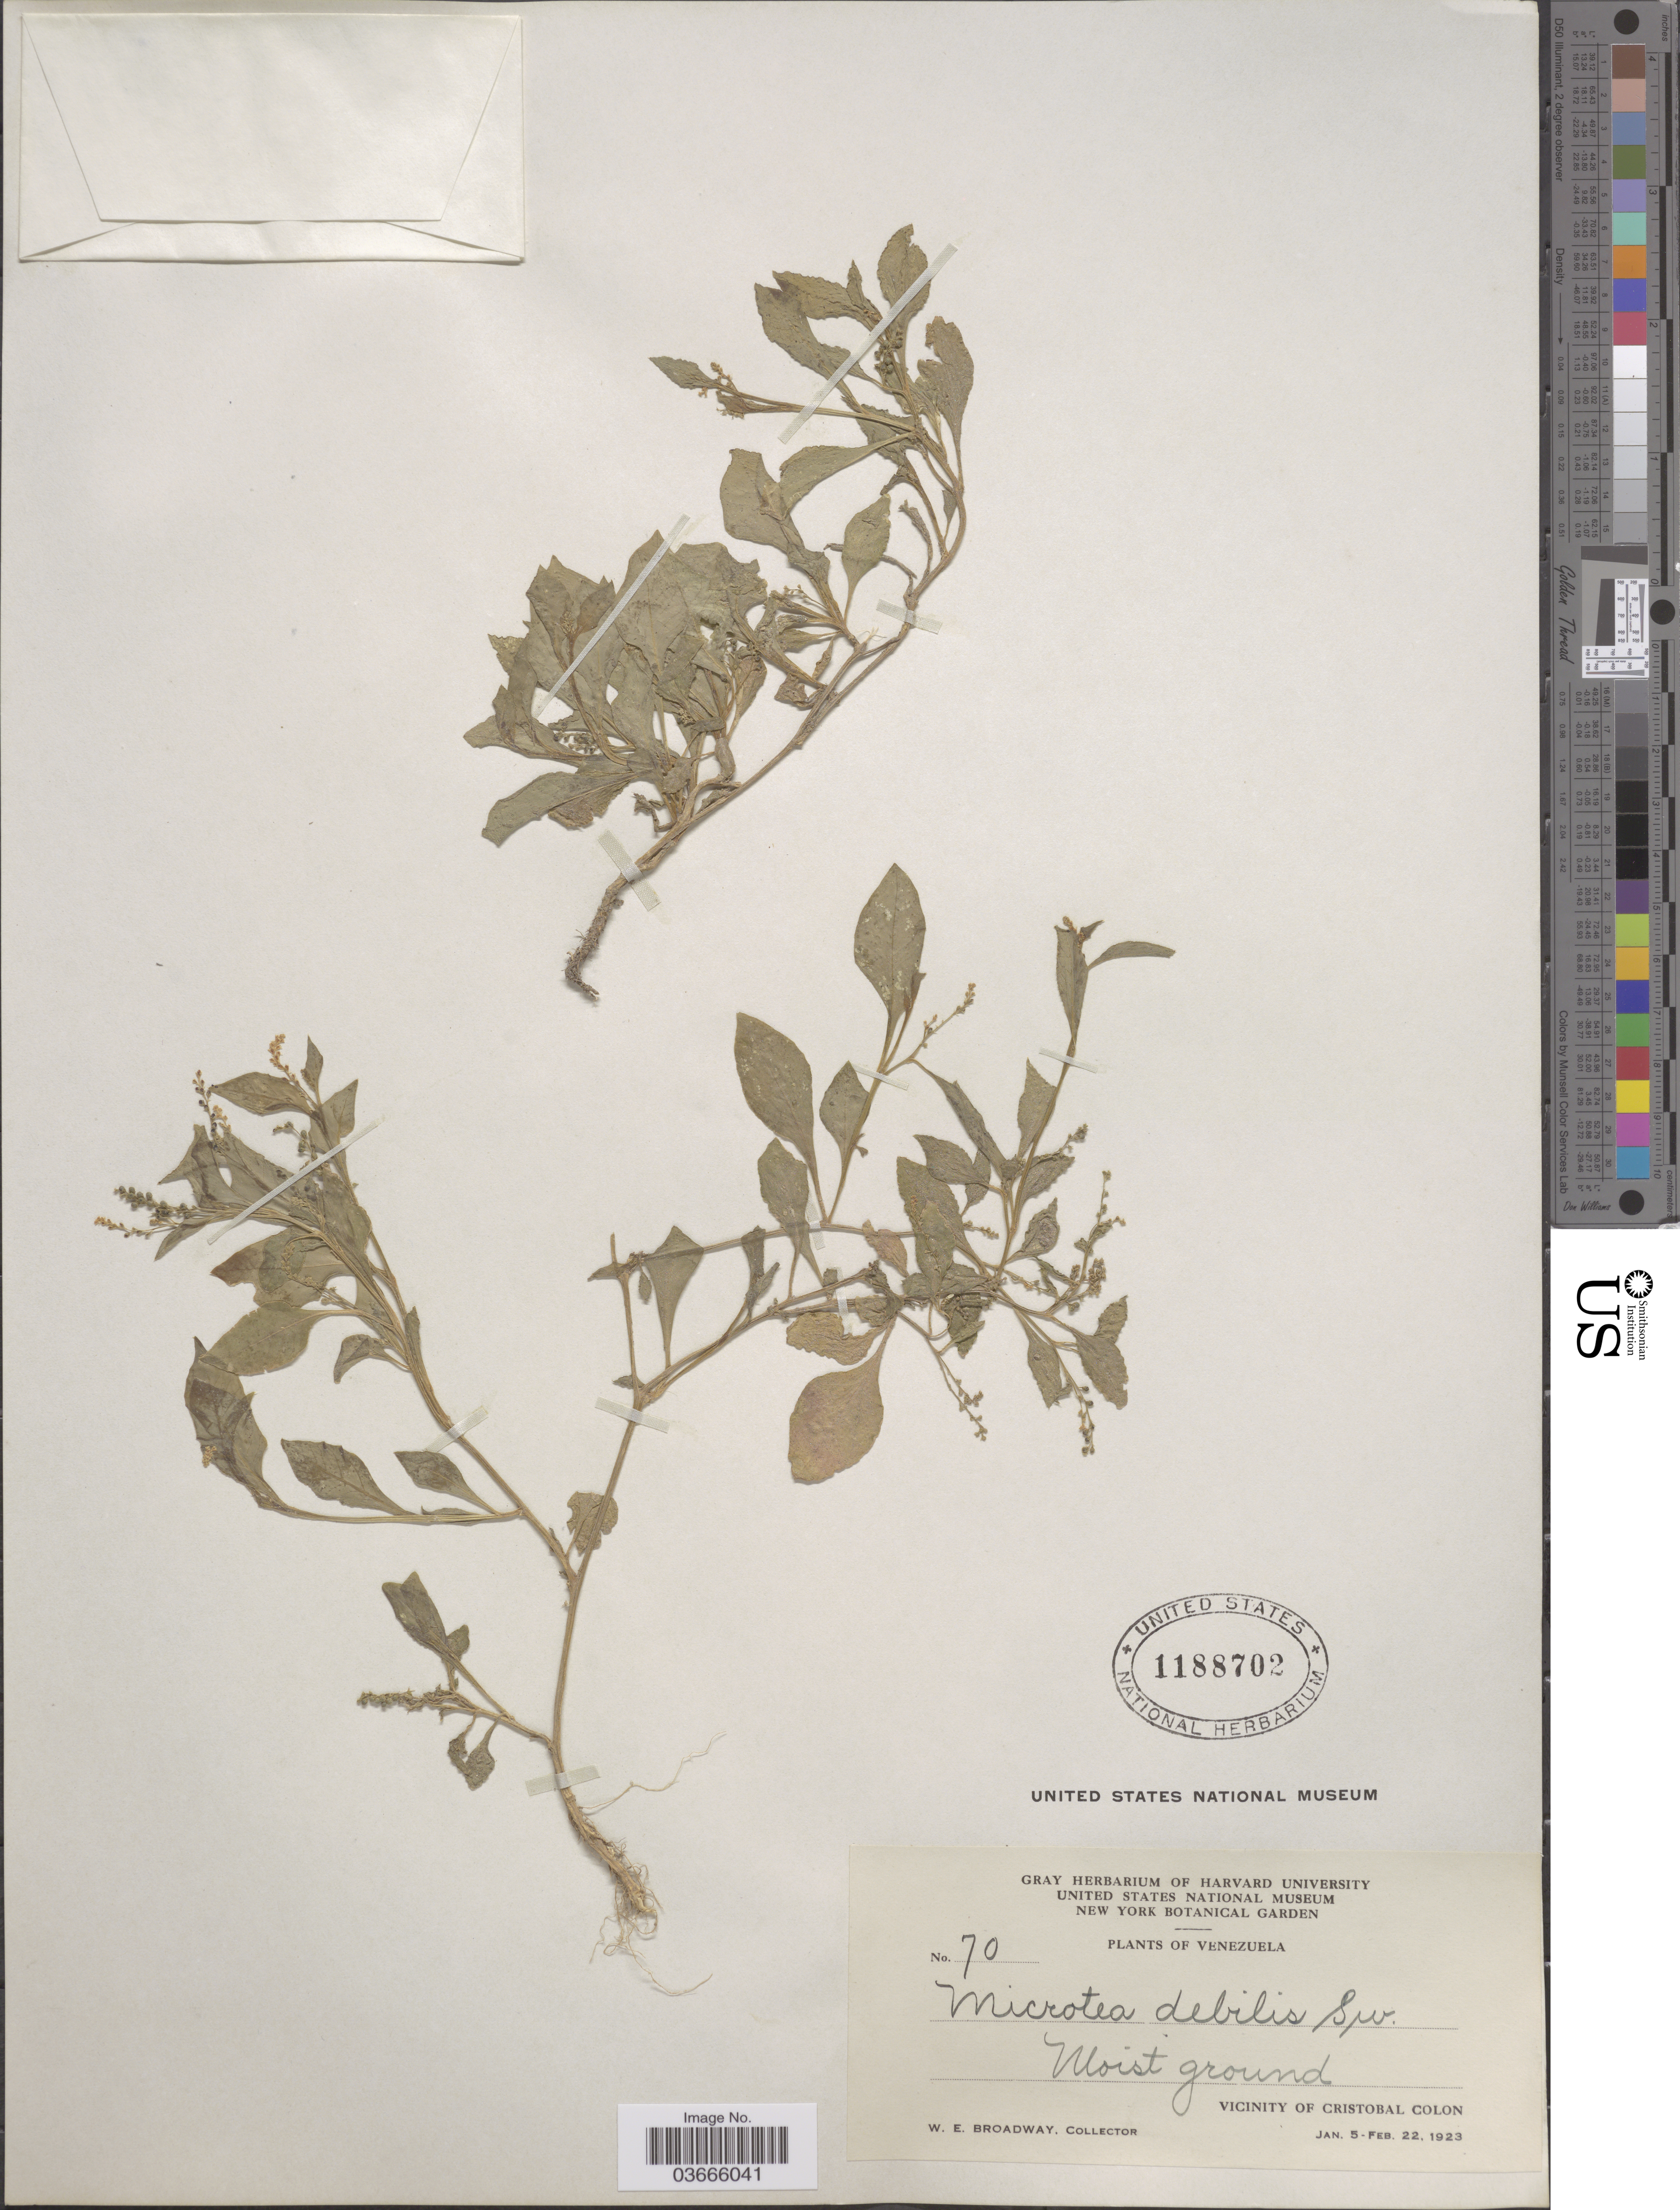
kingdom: Plantae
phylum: Tracheophyta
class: Magnoliopsida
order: Caryophyllales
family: Microteaceae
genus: Microtea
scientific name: Microtea debilis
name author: Sw.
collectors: W. E. Broadway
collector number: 70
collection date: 1923-01-05/1923-02-22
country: Trinidad and Tobago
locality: Vicinity of Christobal Colon.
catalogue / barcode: US 1188702